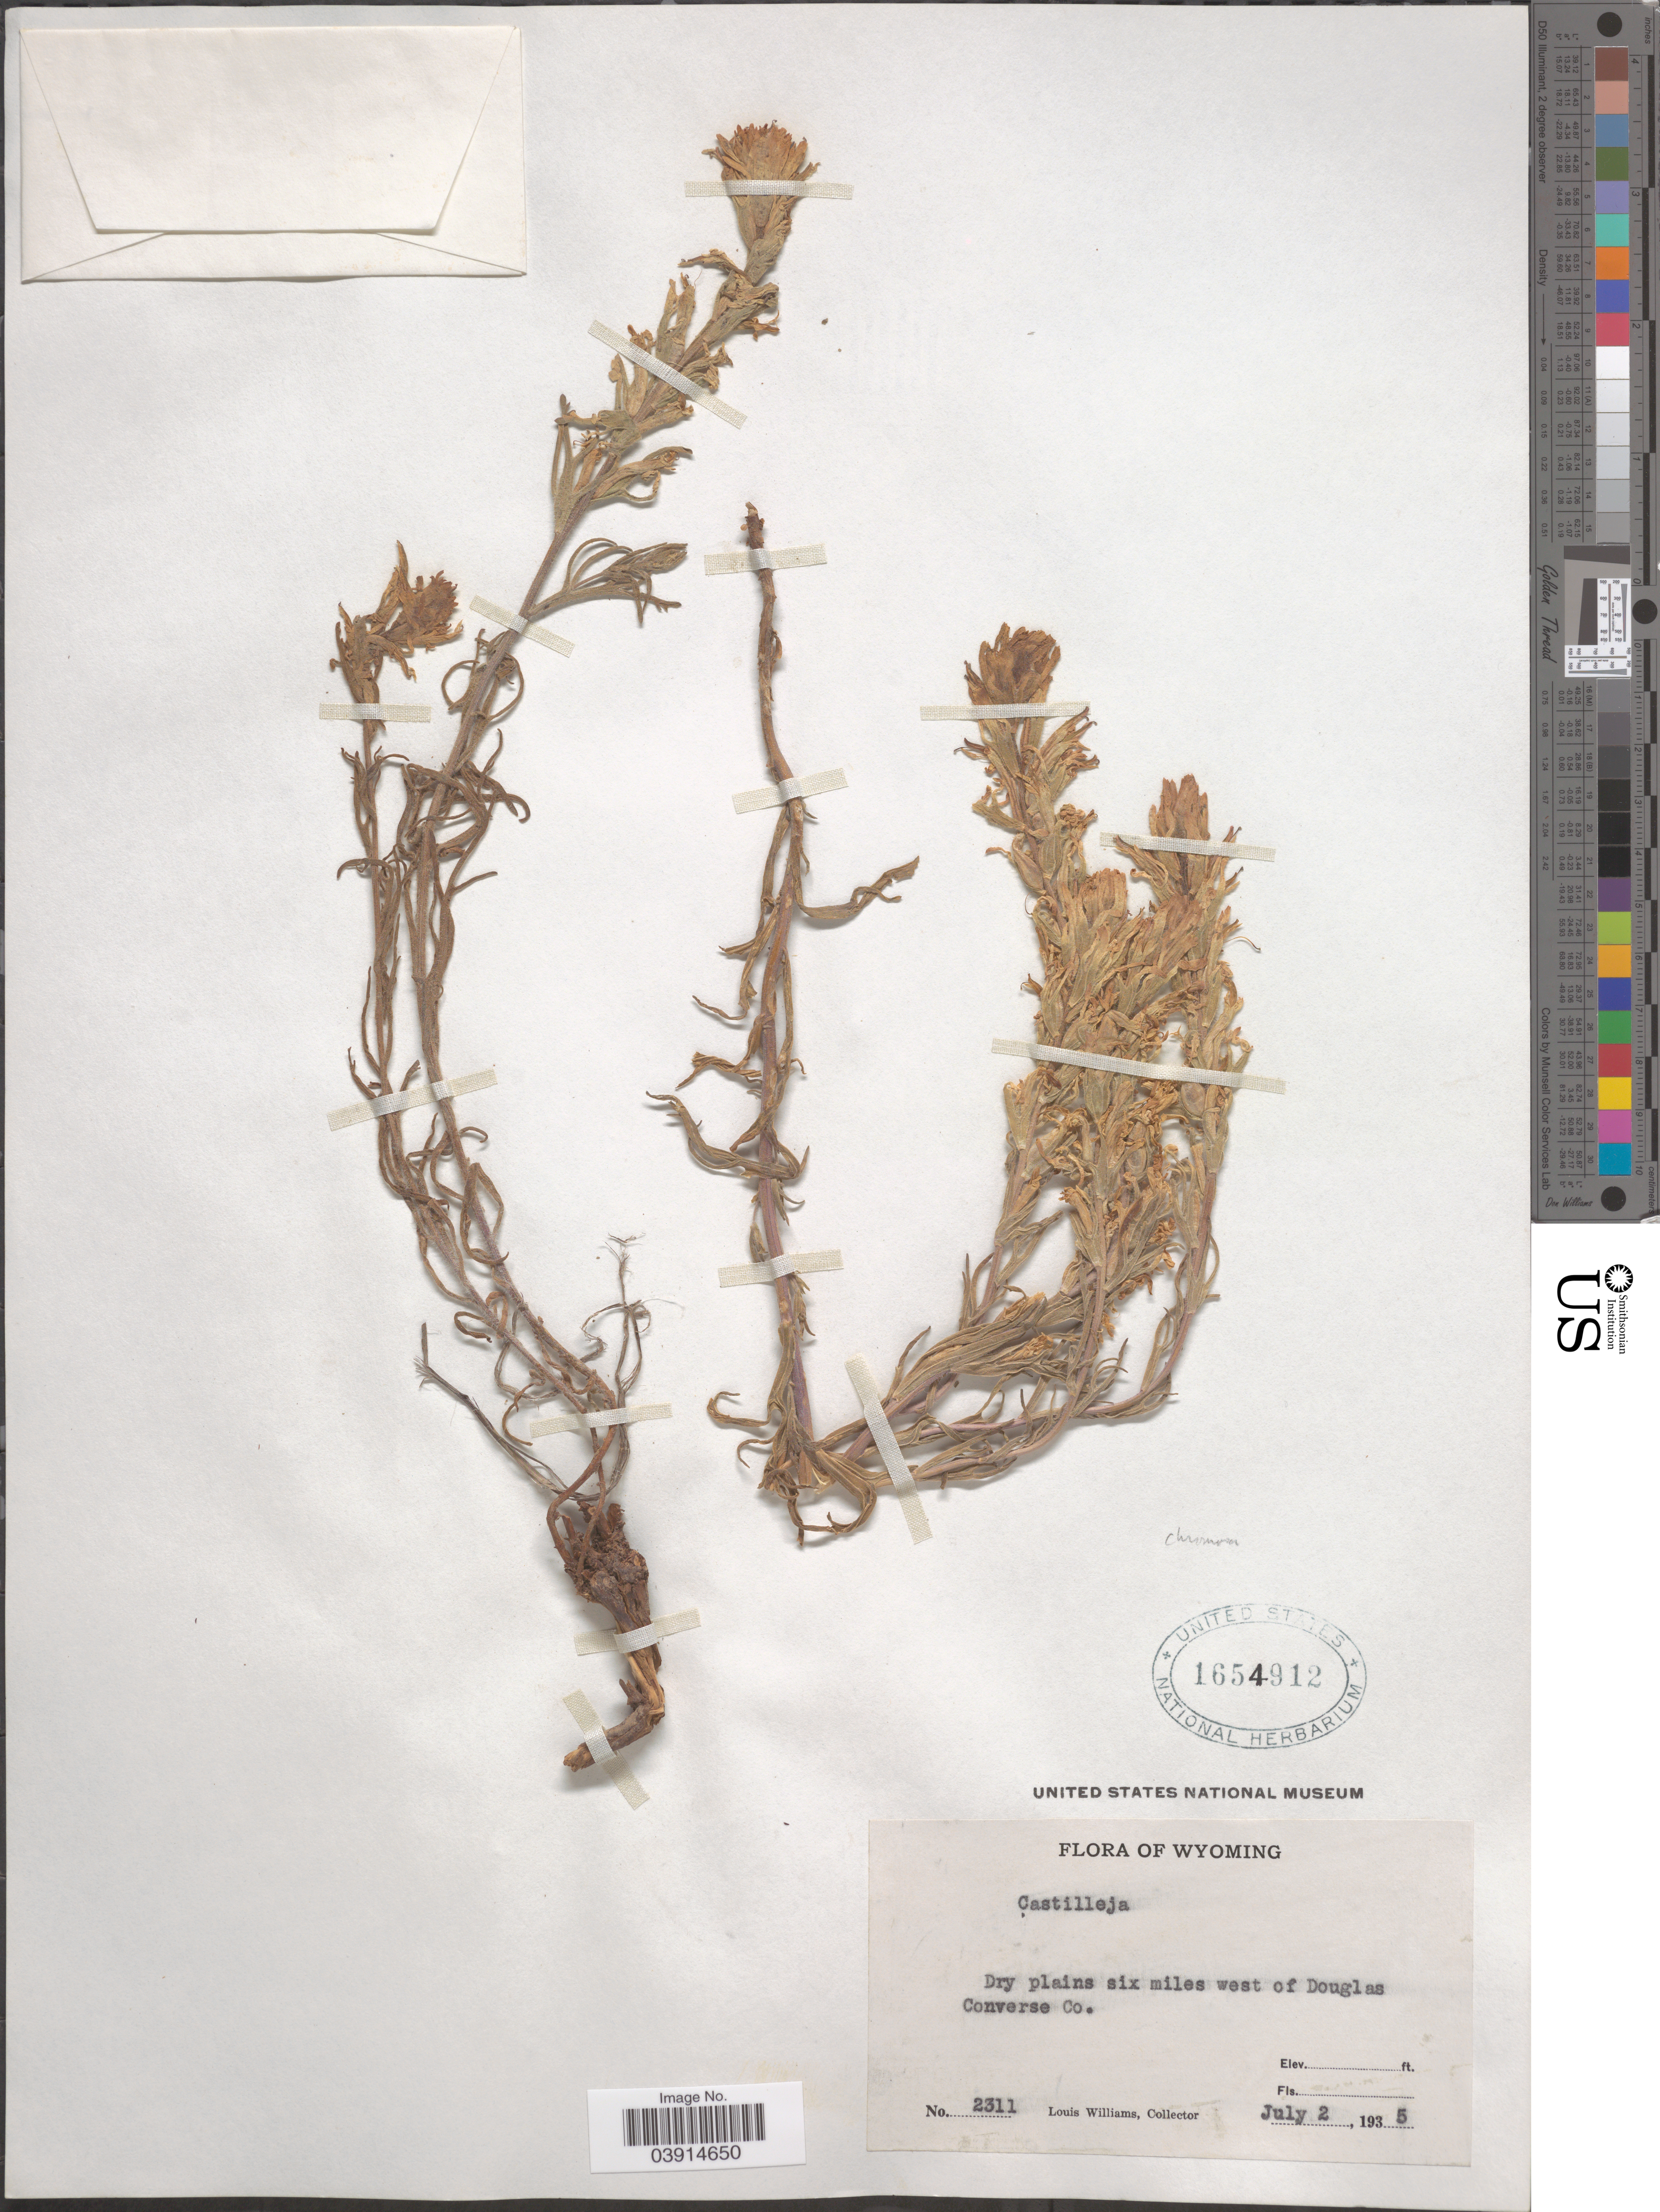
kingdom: Plantae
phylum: Tracheophyta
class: Magnoliopsida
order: Lamiales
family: Orobanchaceae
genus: Castilleja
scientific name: Castilleja sp.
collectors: L. G. Williams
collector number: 2311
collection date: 1935-07-02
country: United States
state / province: Wyoming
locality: Dry plains six miles west of Douglas Converse Co.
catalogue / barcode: US 1654912